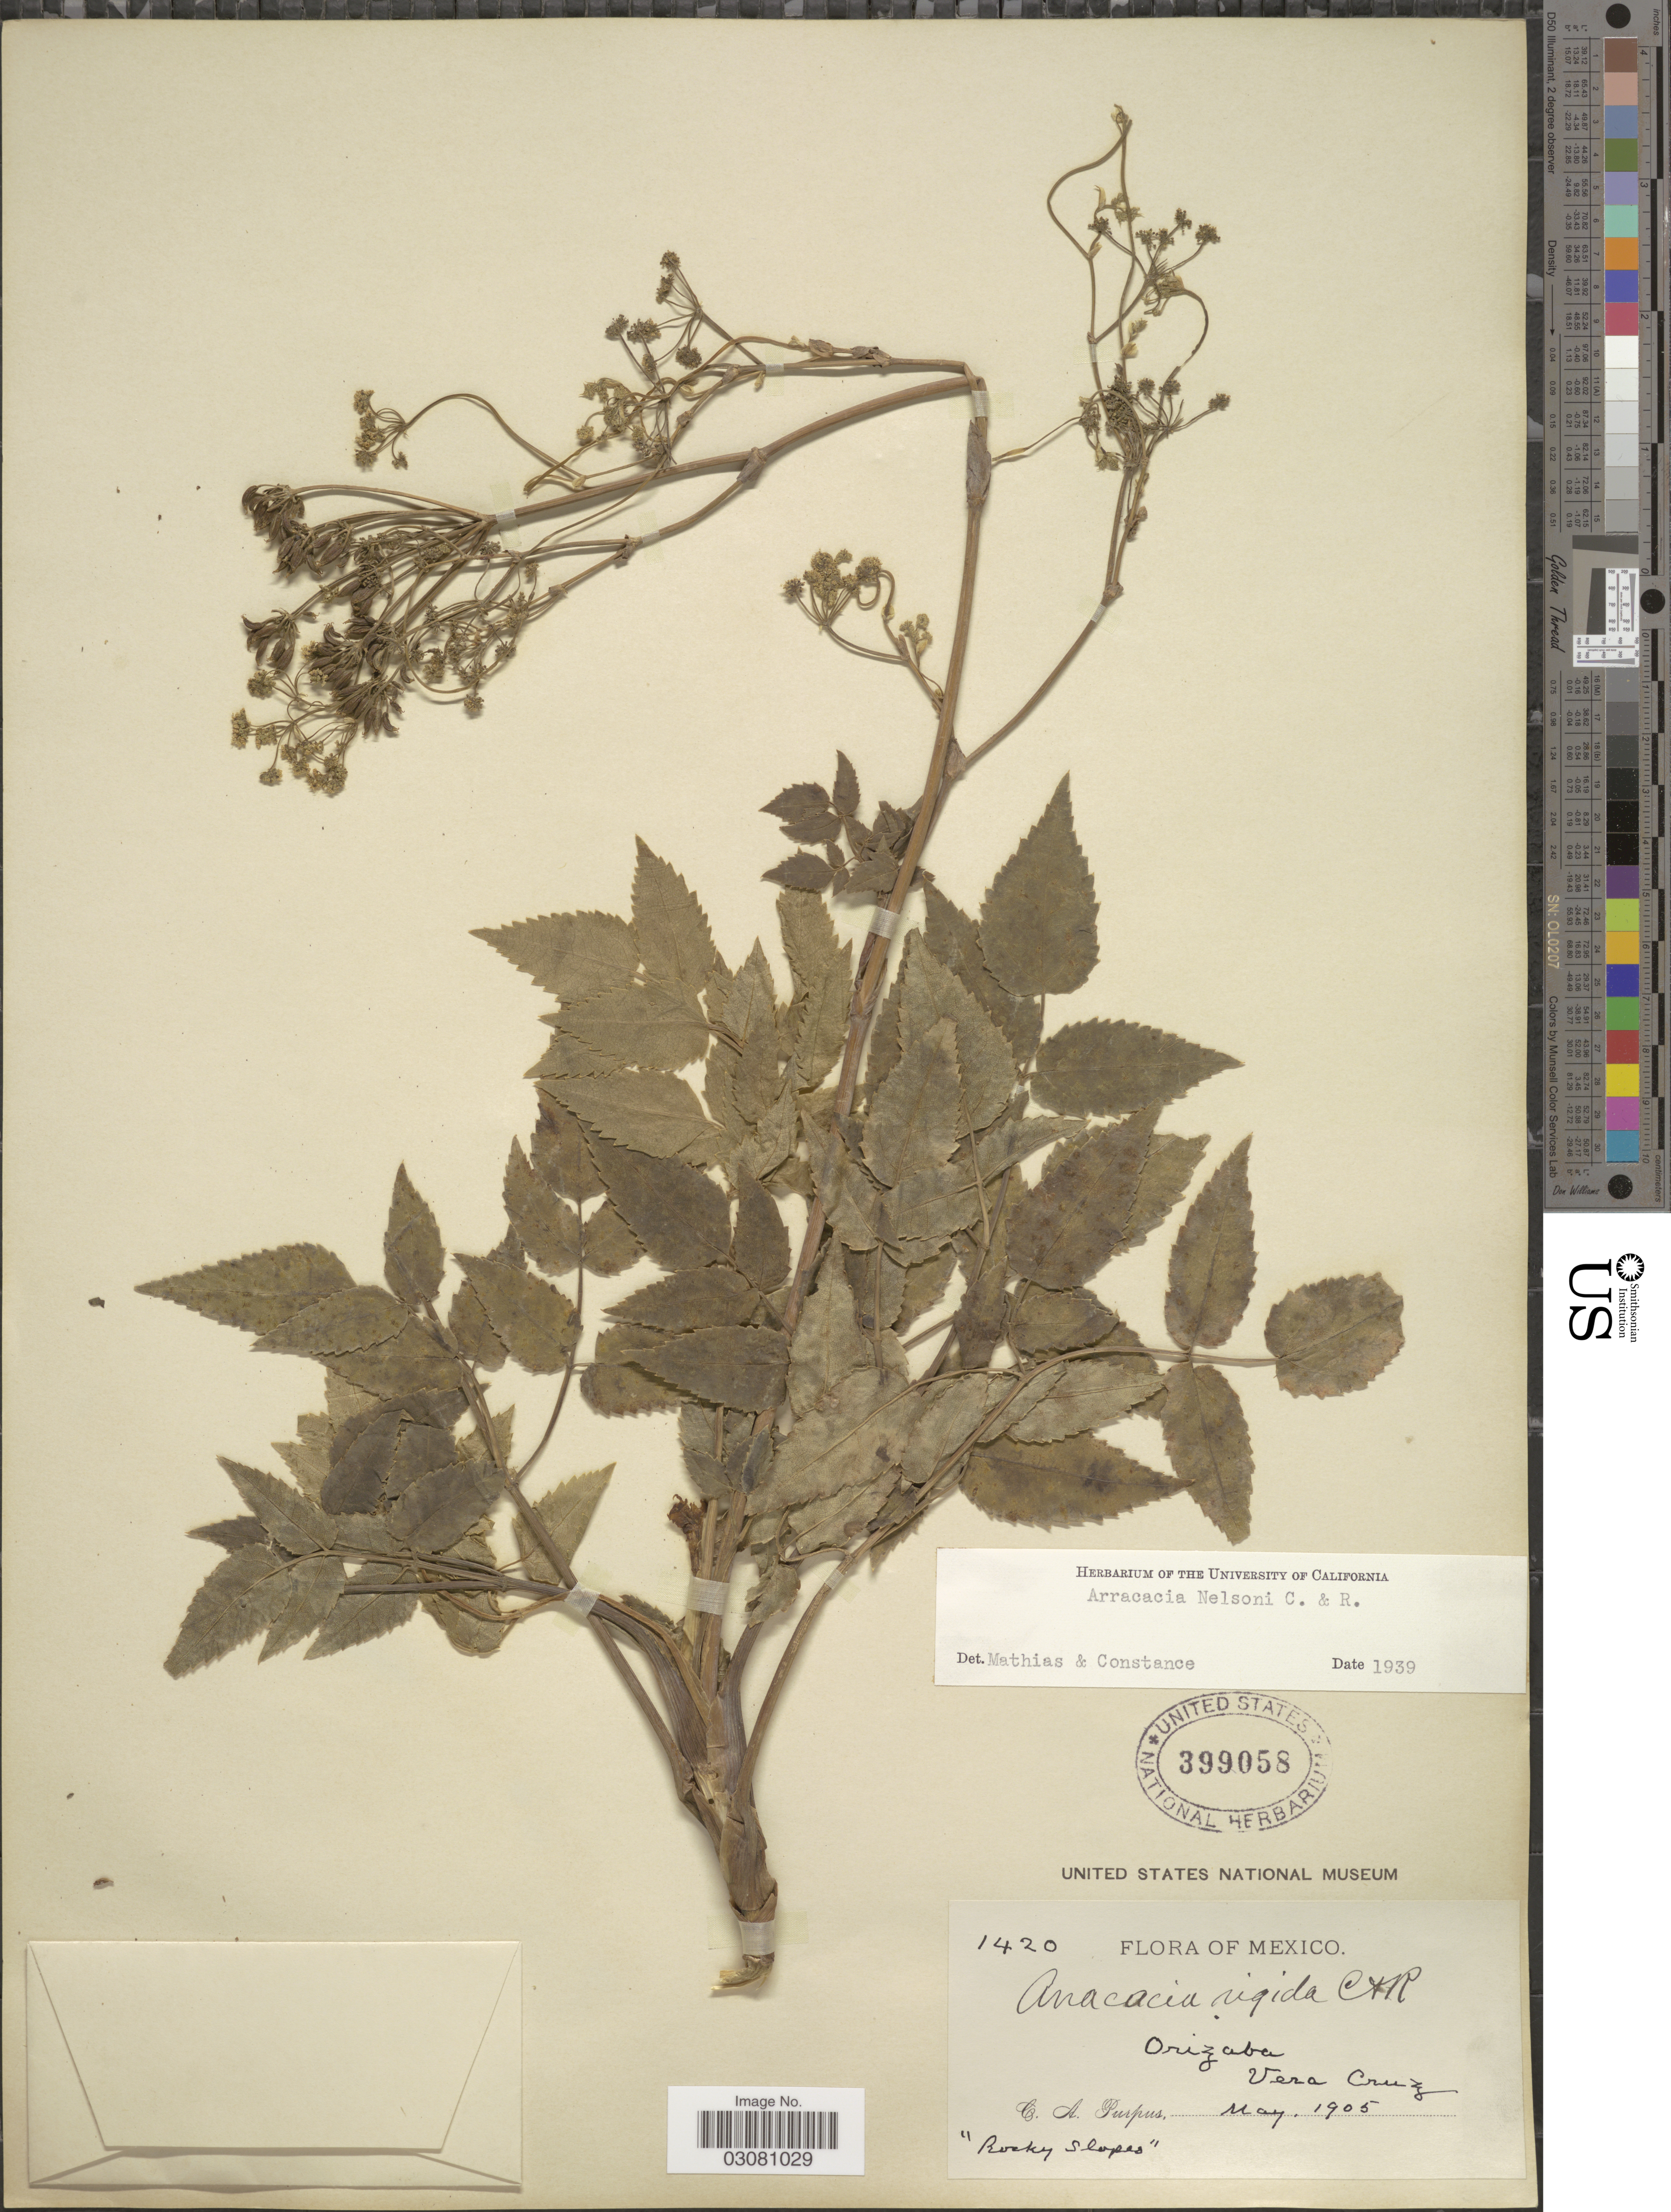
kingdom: Plantae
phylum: Tracheophyta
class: Magnoliopsida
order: Apiales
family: Apiaceae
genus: Arracacia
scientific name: Arracacia nelsoni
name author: J.M. Coult. & Rose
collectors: C. A. Purpus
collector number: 1420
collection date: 1905-05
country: Mexico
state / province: Veracruz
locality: Orizaba. Vera Cruz.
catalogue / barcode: US 399058